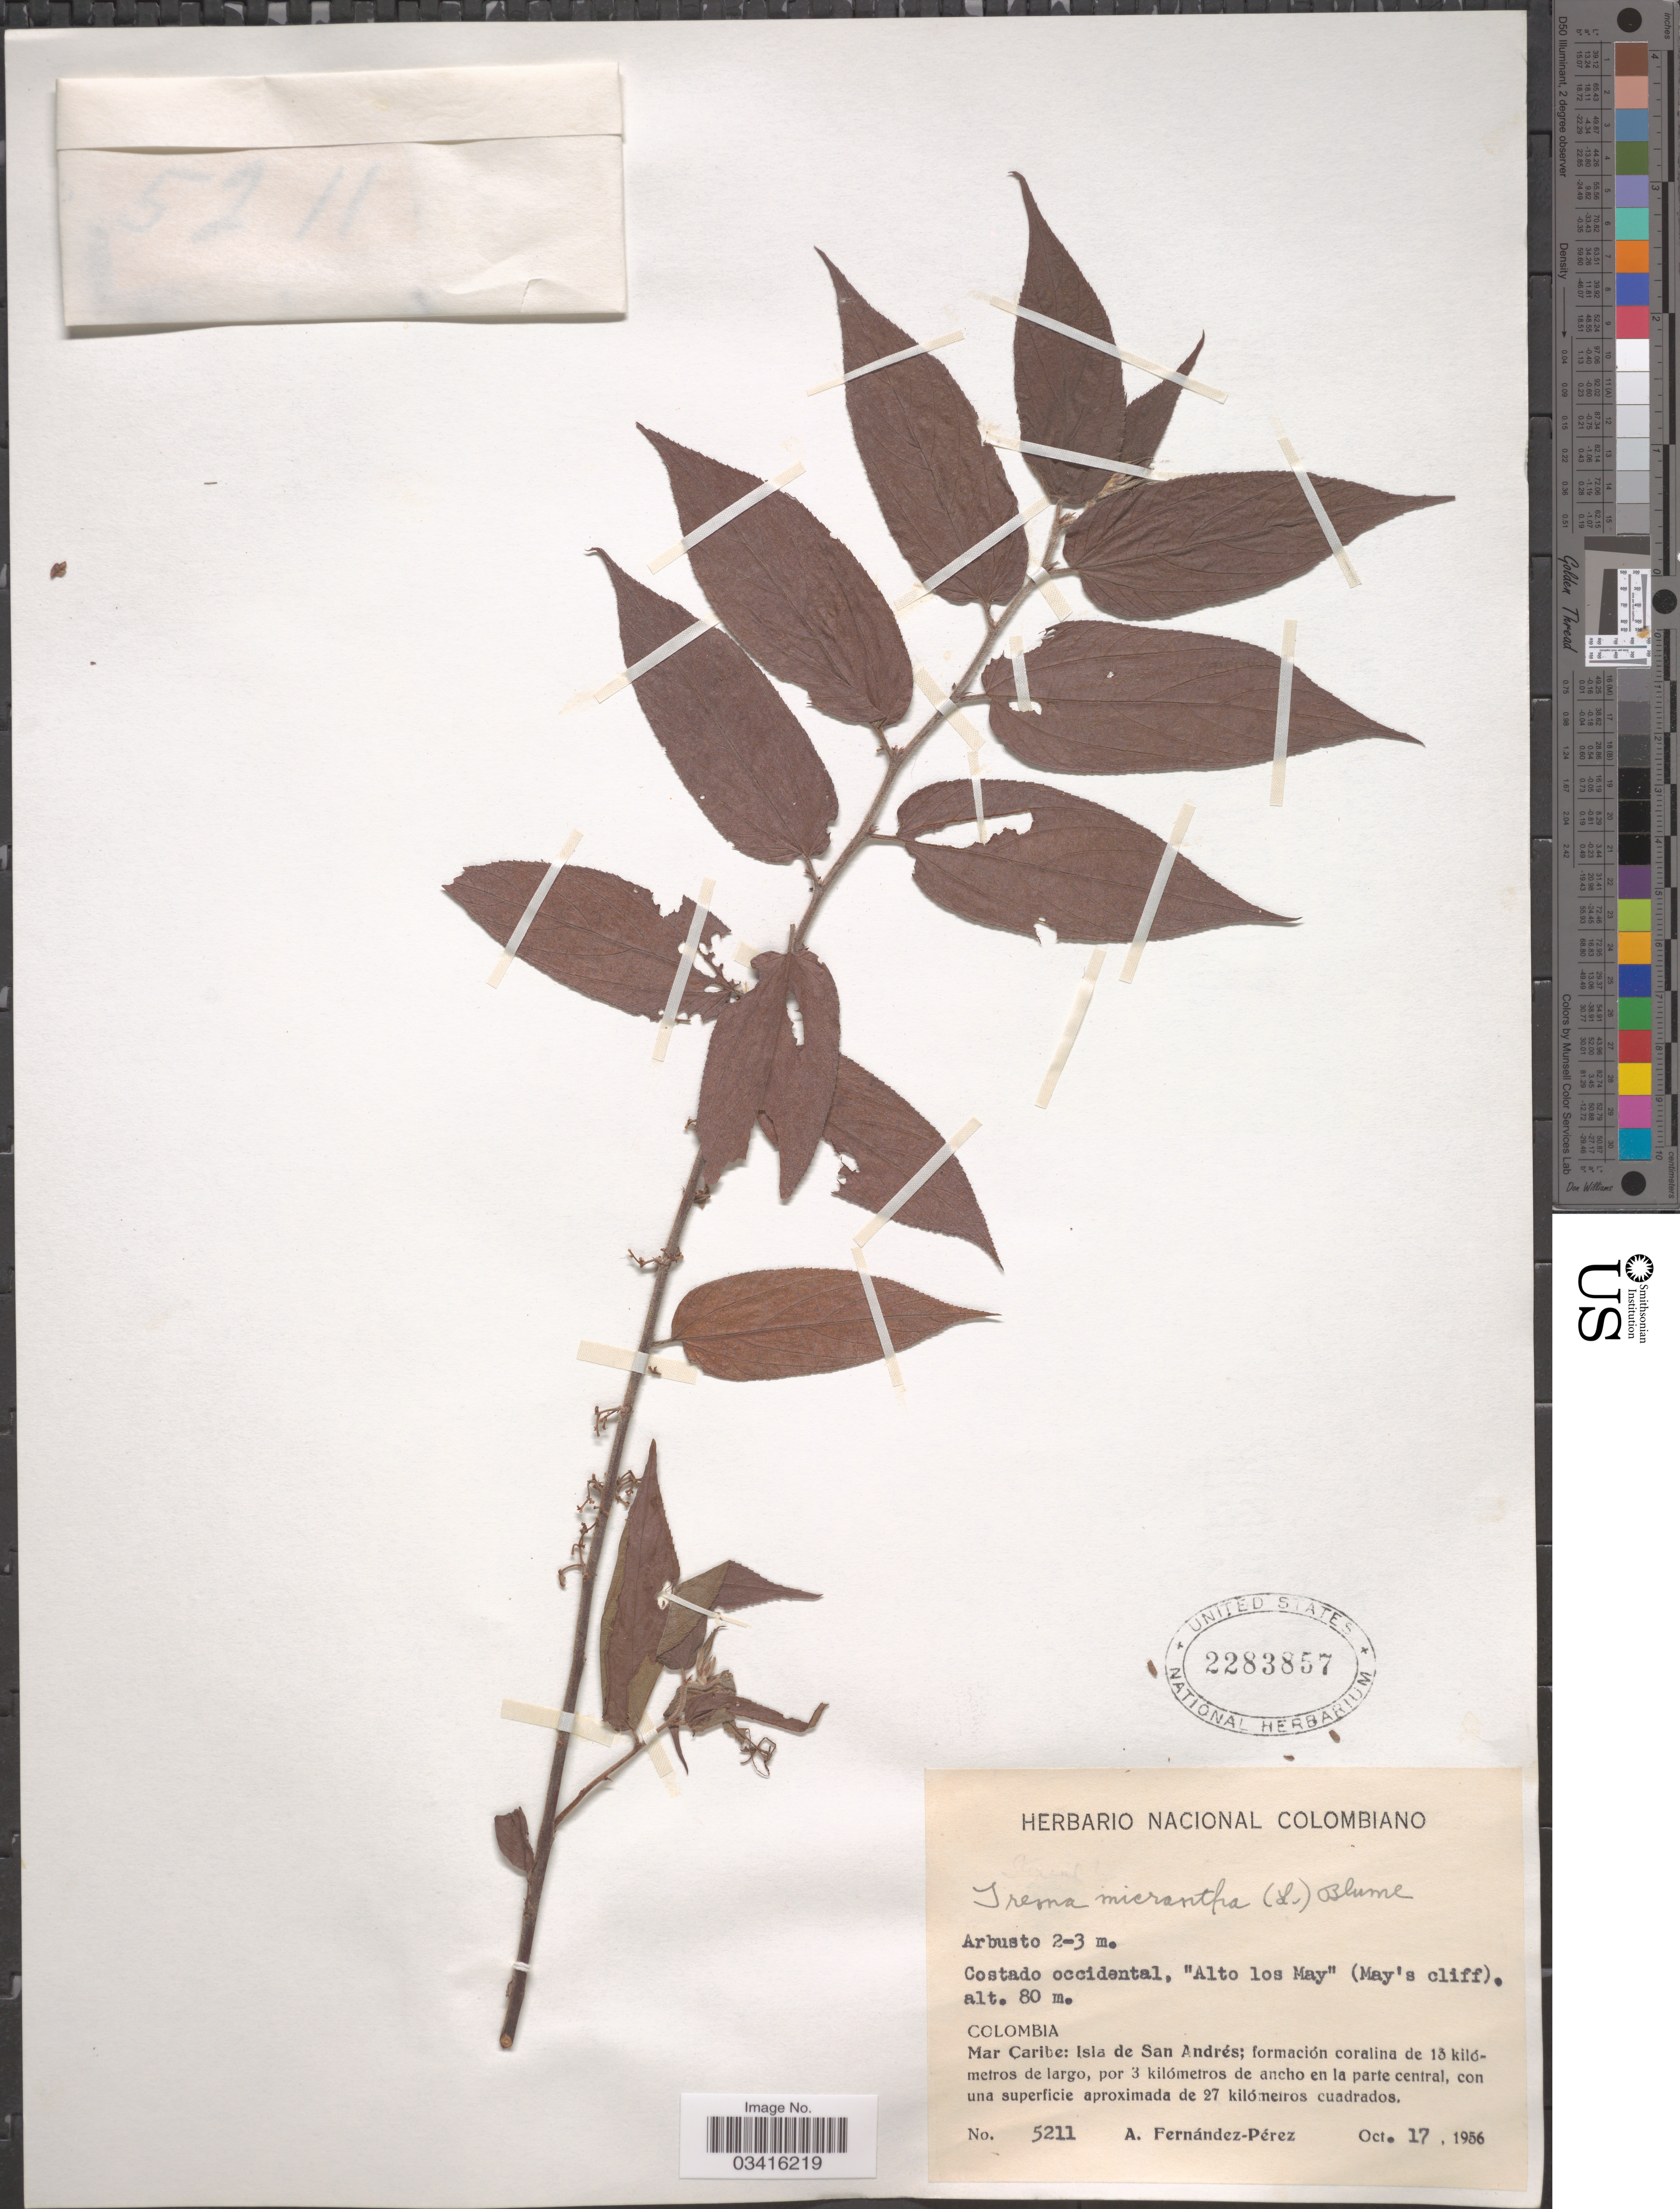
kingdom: Plantae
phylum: Tracheophyta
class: Magnoliopsida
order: Rosales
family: Cannabaceae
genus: Trema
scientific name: Trema micranthum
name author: (L.) Blume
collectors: A. Fernández-Pérez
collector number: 5211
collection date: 1956-10-17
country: Colombia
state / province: San Andres y Providencia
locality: Costado occidental, "Alto los May" (May's cliff). Mar Caribe: Isla de San Andrés; formación coralina de 13 kilómetros de largo, por 3 kilómetros de ancho en la parte central, con una superficie aproximada de 27 kilómetros cuadrados.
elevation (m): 80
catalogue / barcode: US 2283857